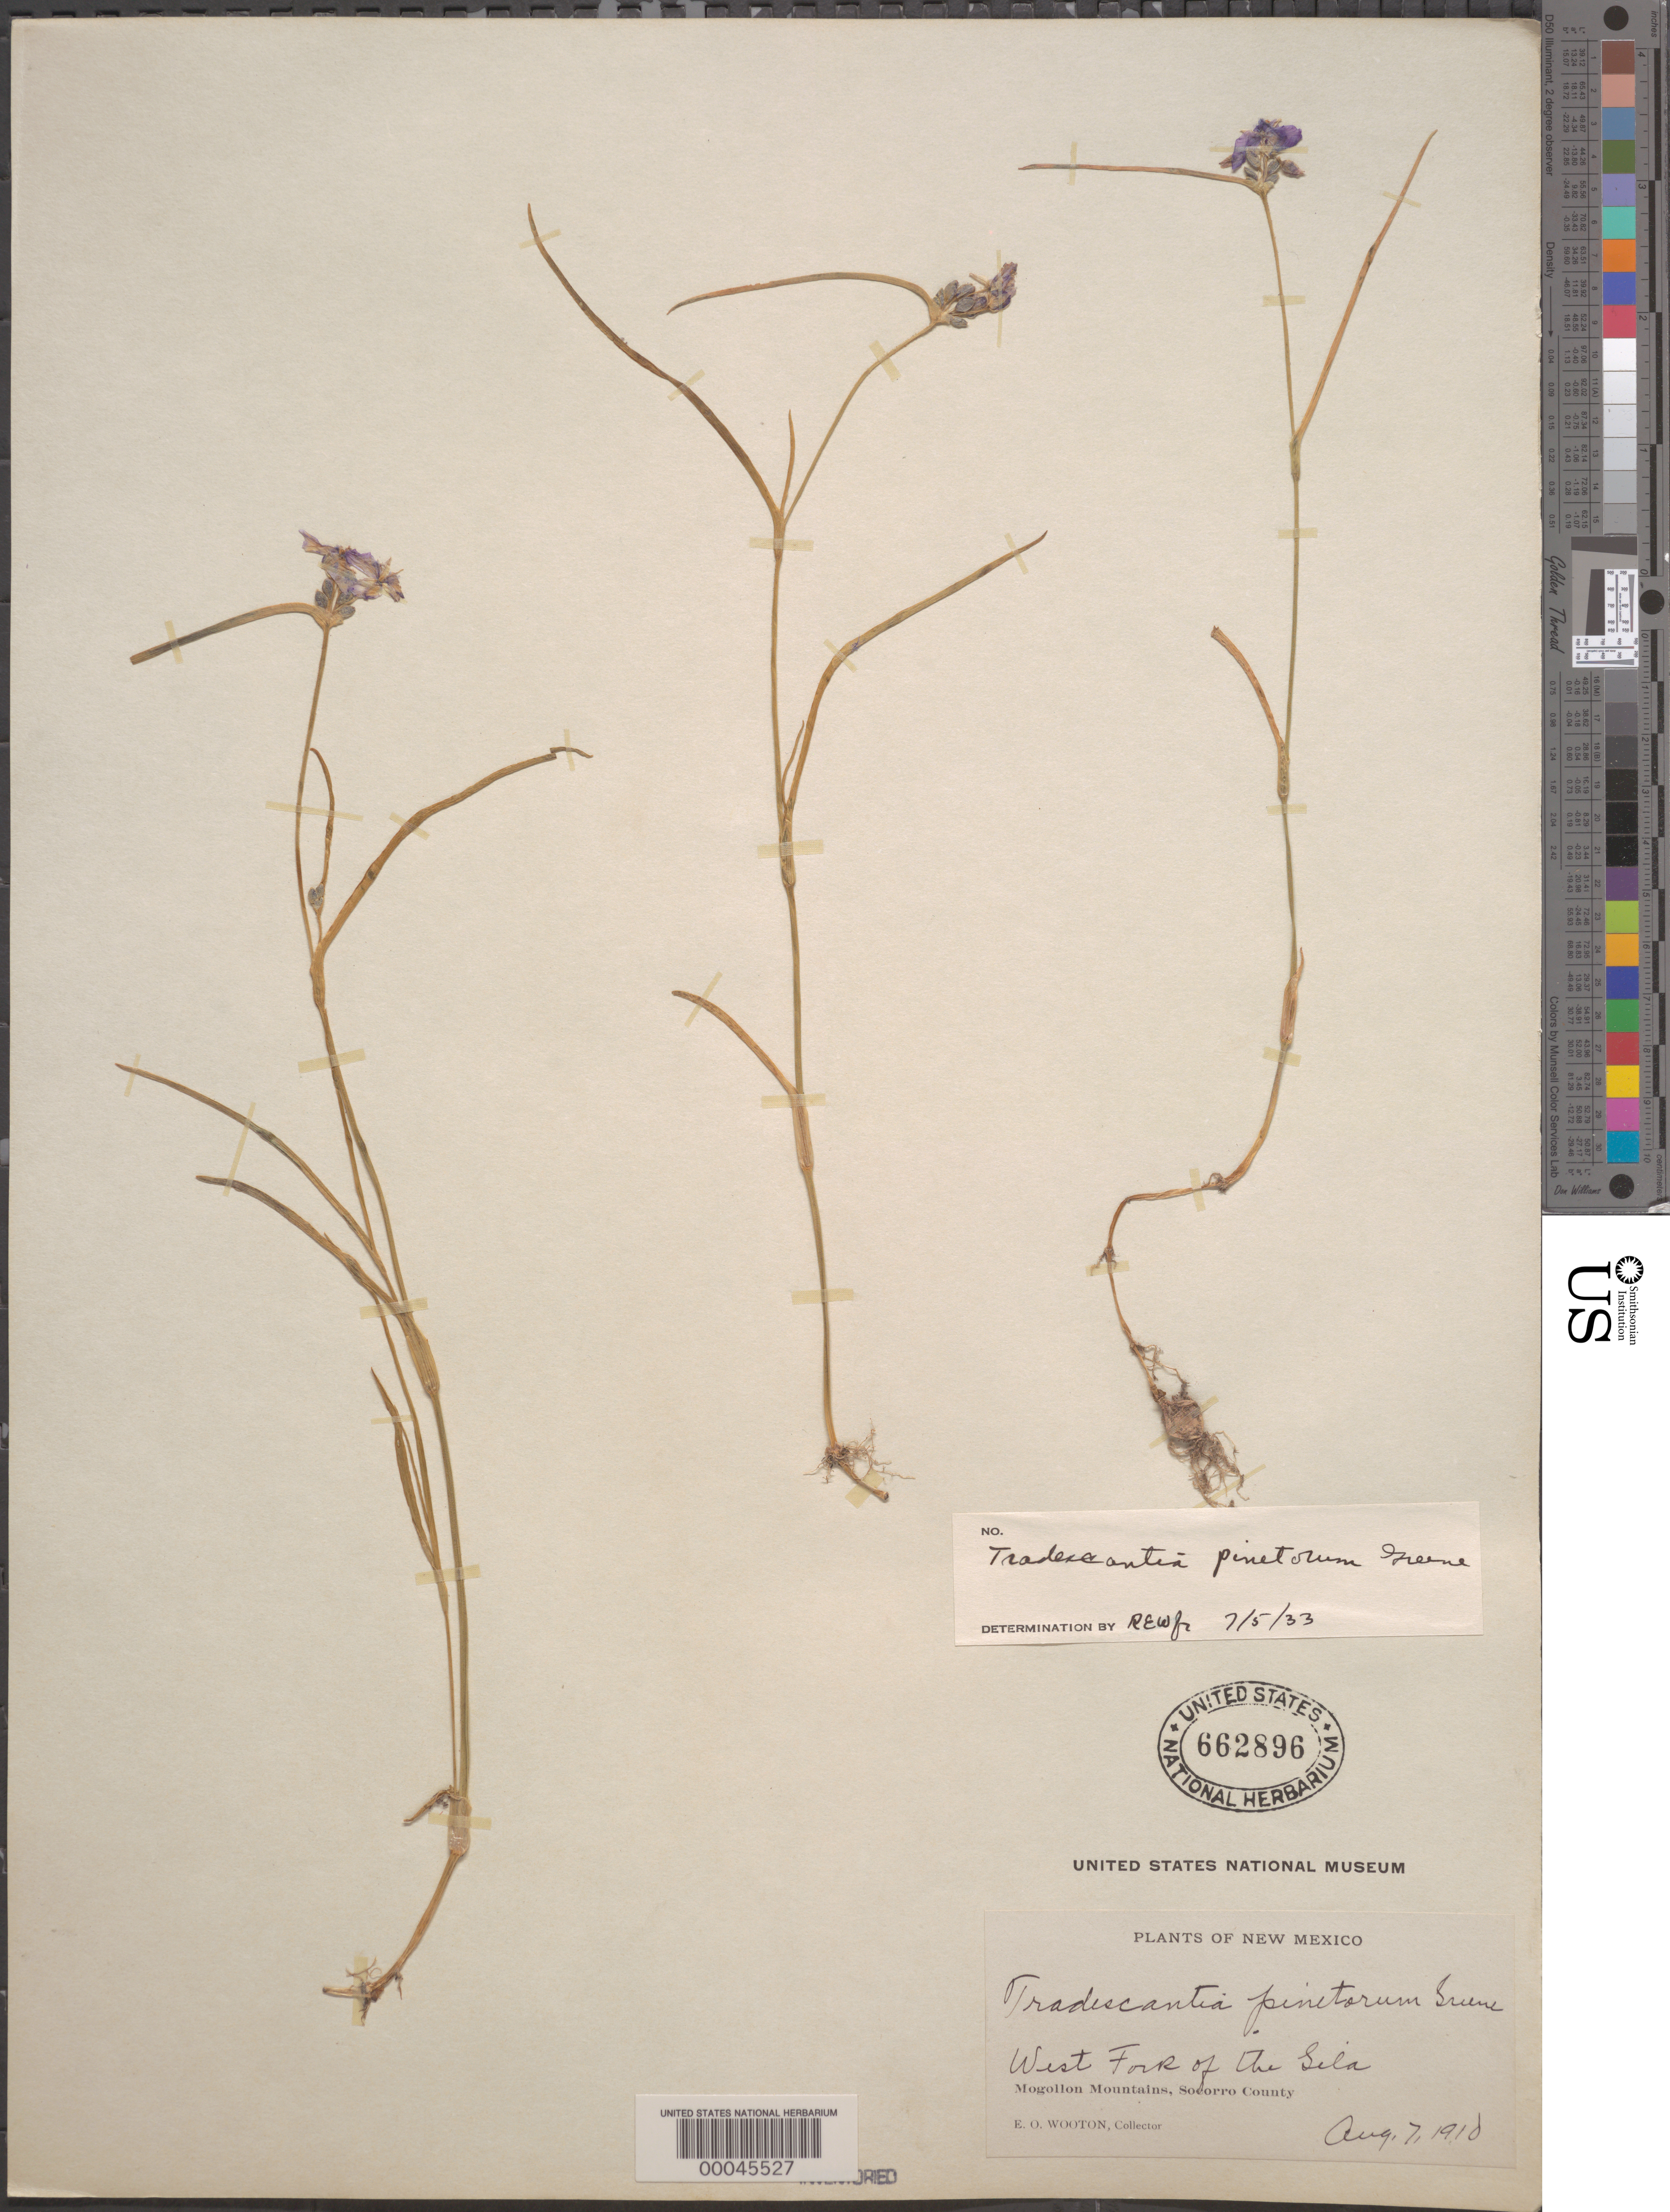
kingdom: Plantae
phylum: Tracheophyta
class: Liliopsida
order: Commelinales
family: Commelinaceae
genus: Tradescantia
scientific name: Tradescantia pinetorum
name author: Greene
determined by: Woodward, R. E.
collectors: E. O. Wooton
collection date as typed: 07 Aug 1910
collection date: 1910-08-07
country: United States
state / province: New Mexico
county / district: Socorro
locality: Mogollon mts., w fork of the gila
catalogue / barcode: US 662896